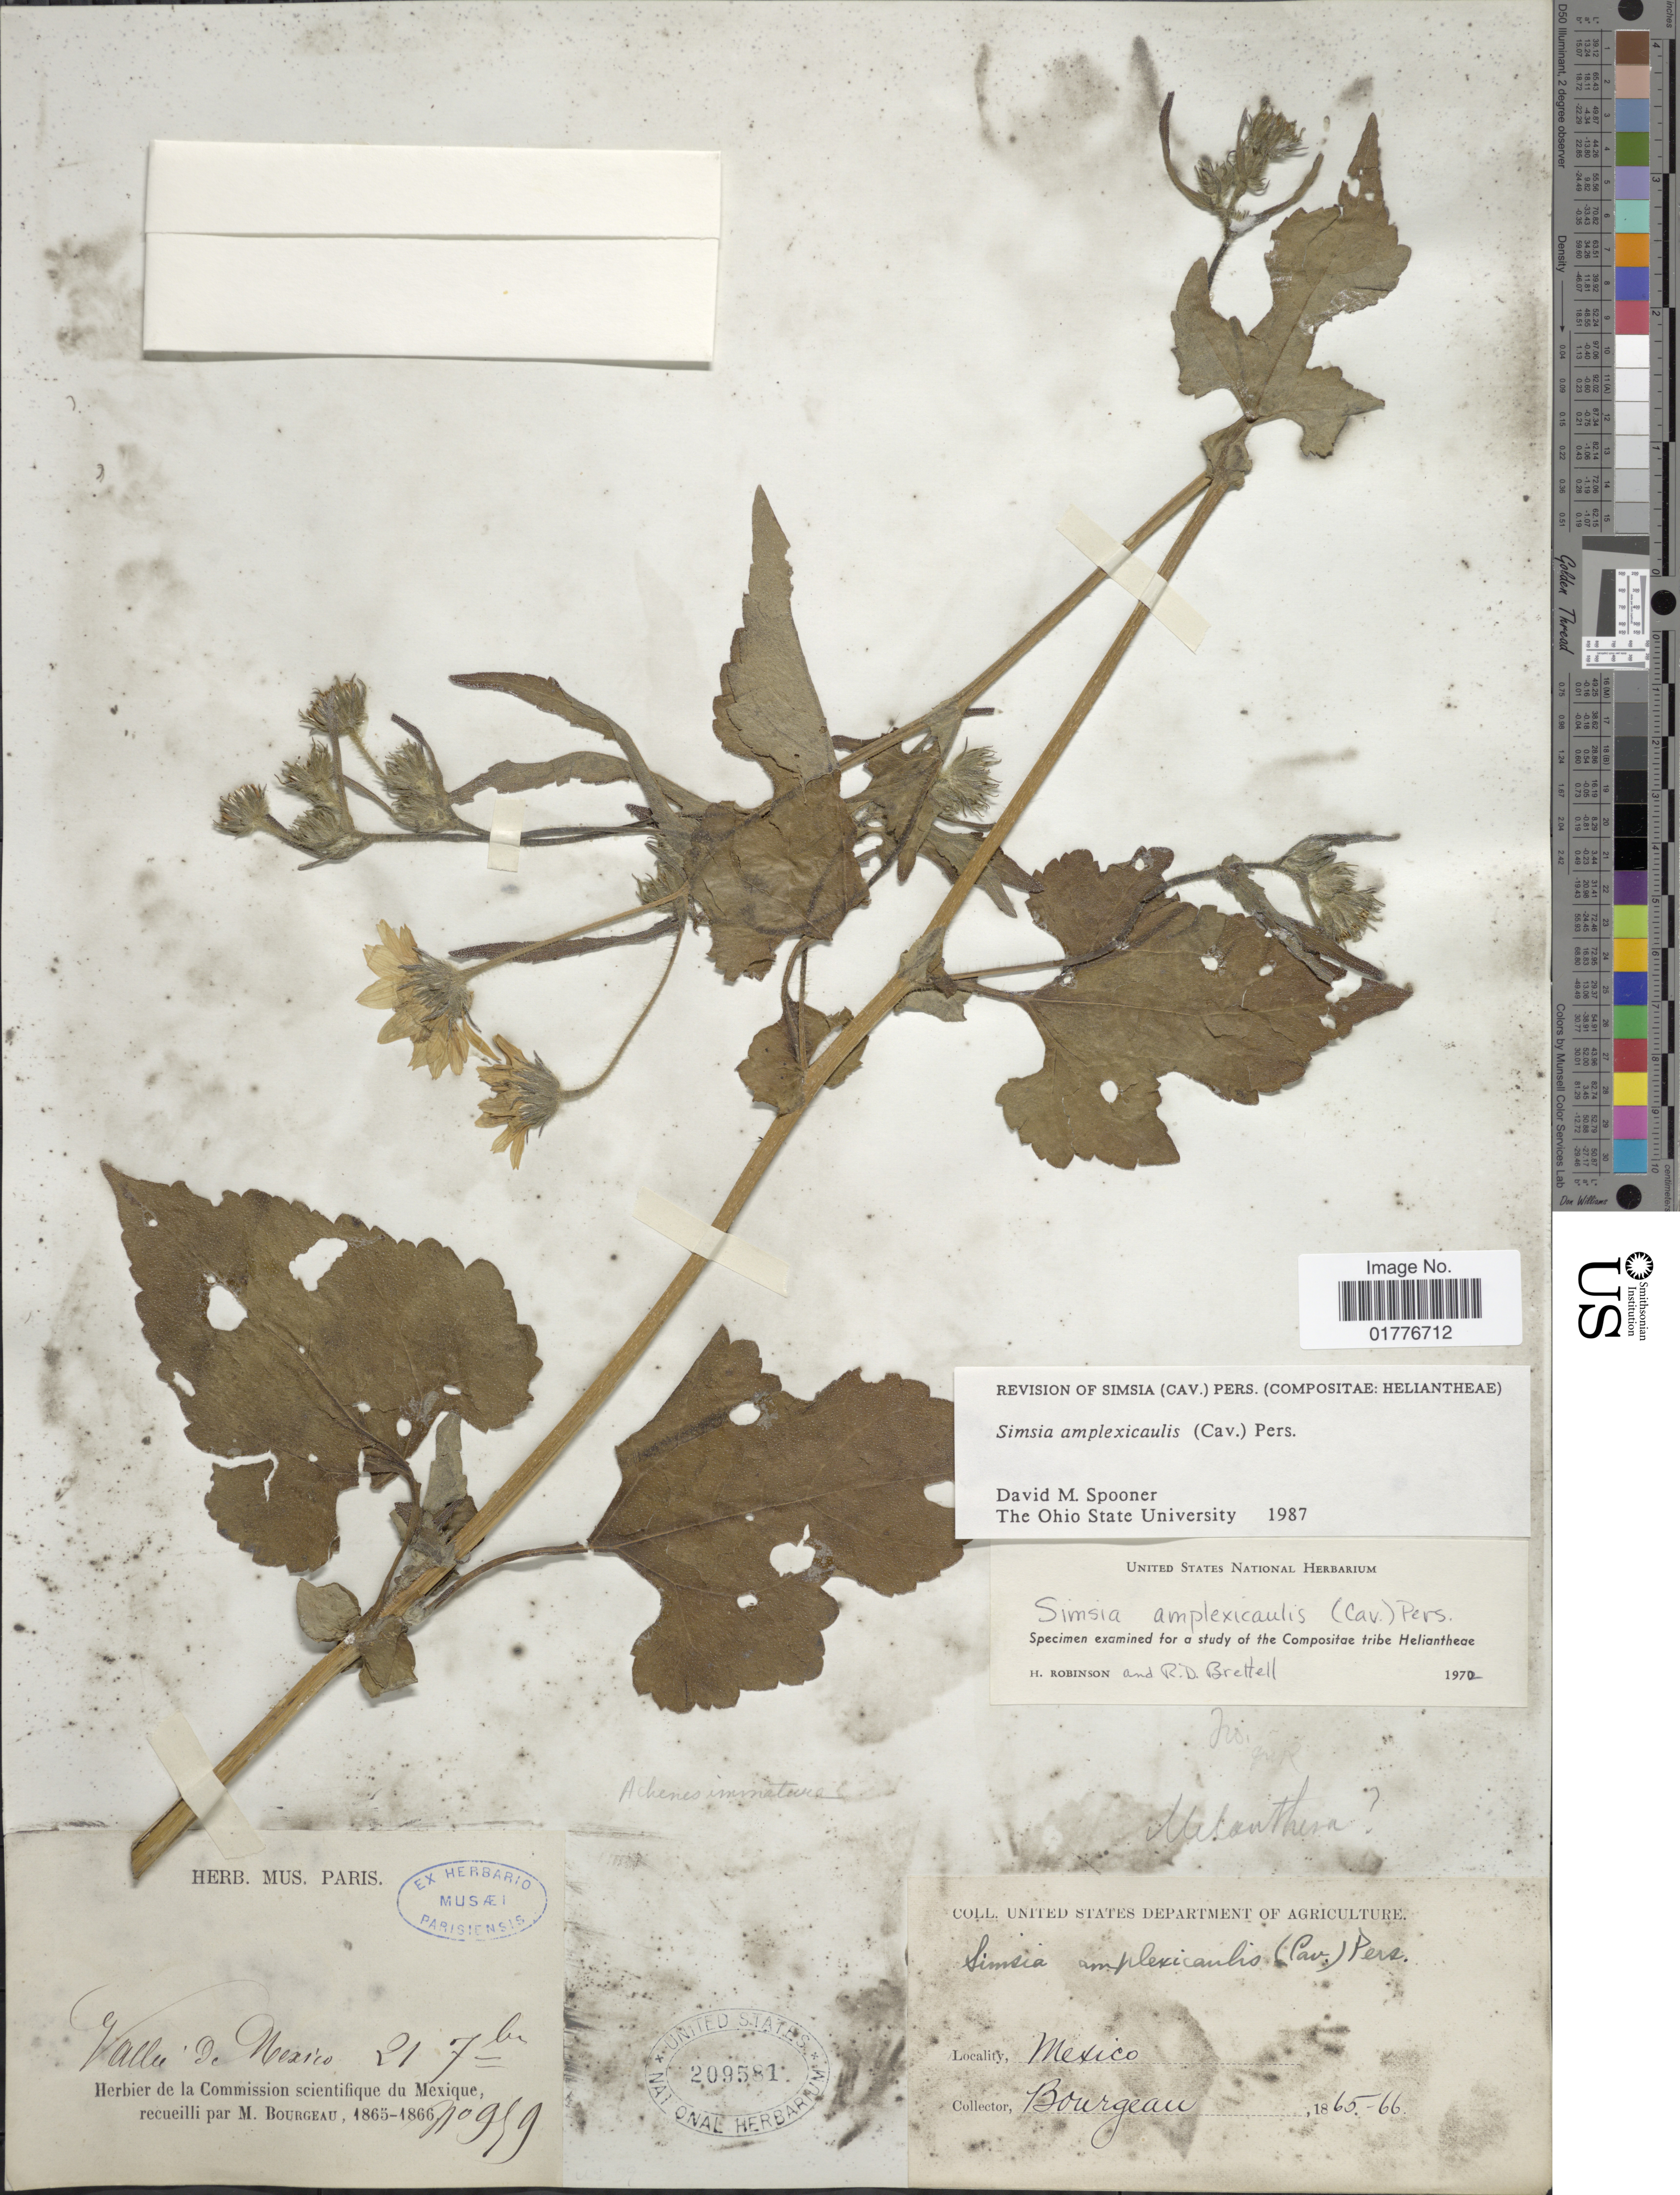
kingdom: Plantae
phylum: Tracheophyta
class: Magnoliopsida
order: Asterales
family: Asteraceae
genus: Simsia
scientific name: Simsia amplexicaulis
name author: (Cav.) Pers.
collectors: M. Bourgeau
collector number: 979*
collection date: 1865-09-27/1866-09-21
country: Mexico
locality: Vallee de Mexico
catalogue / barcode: US 209581